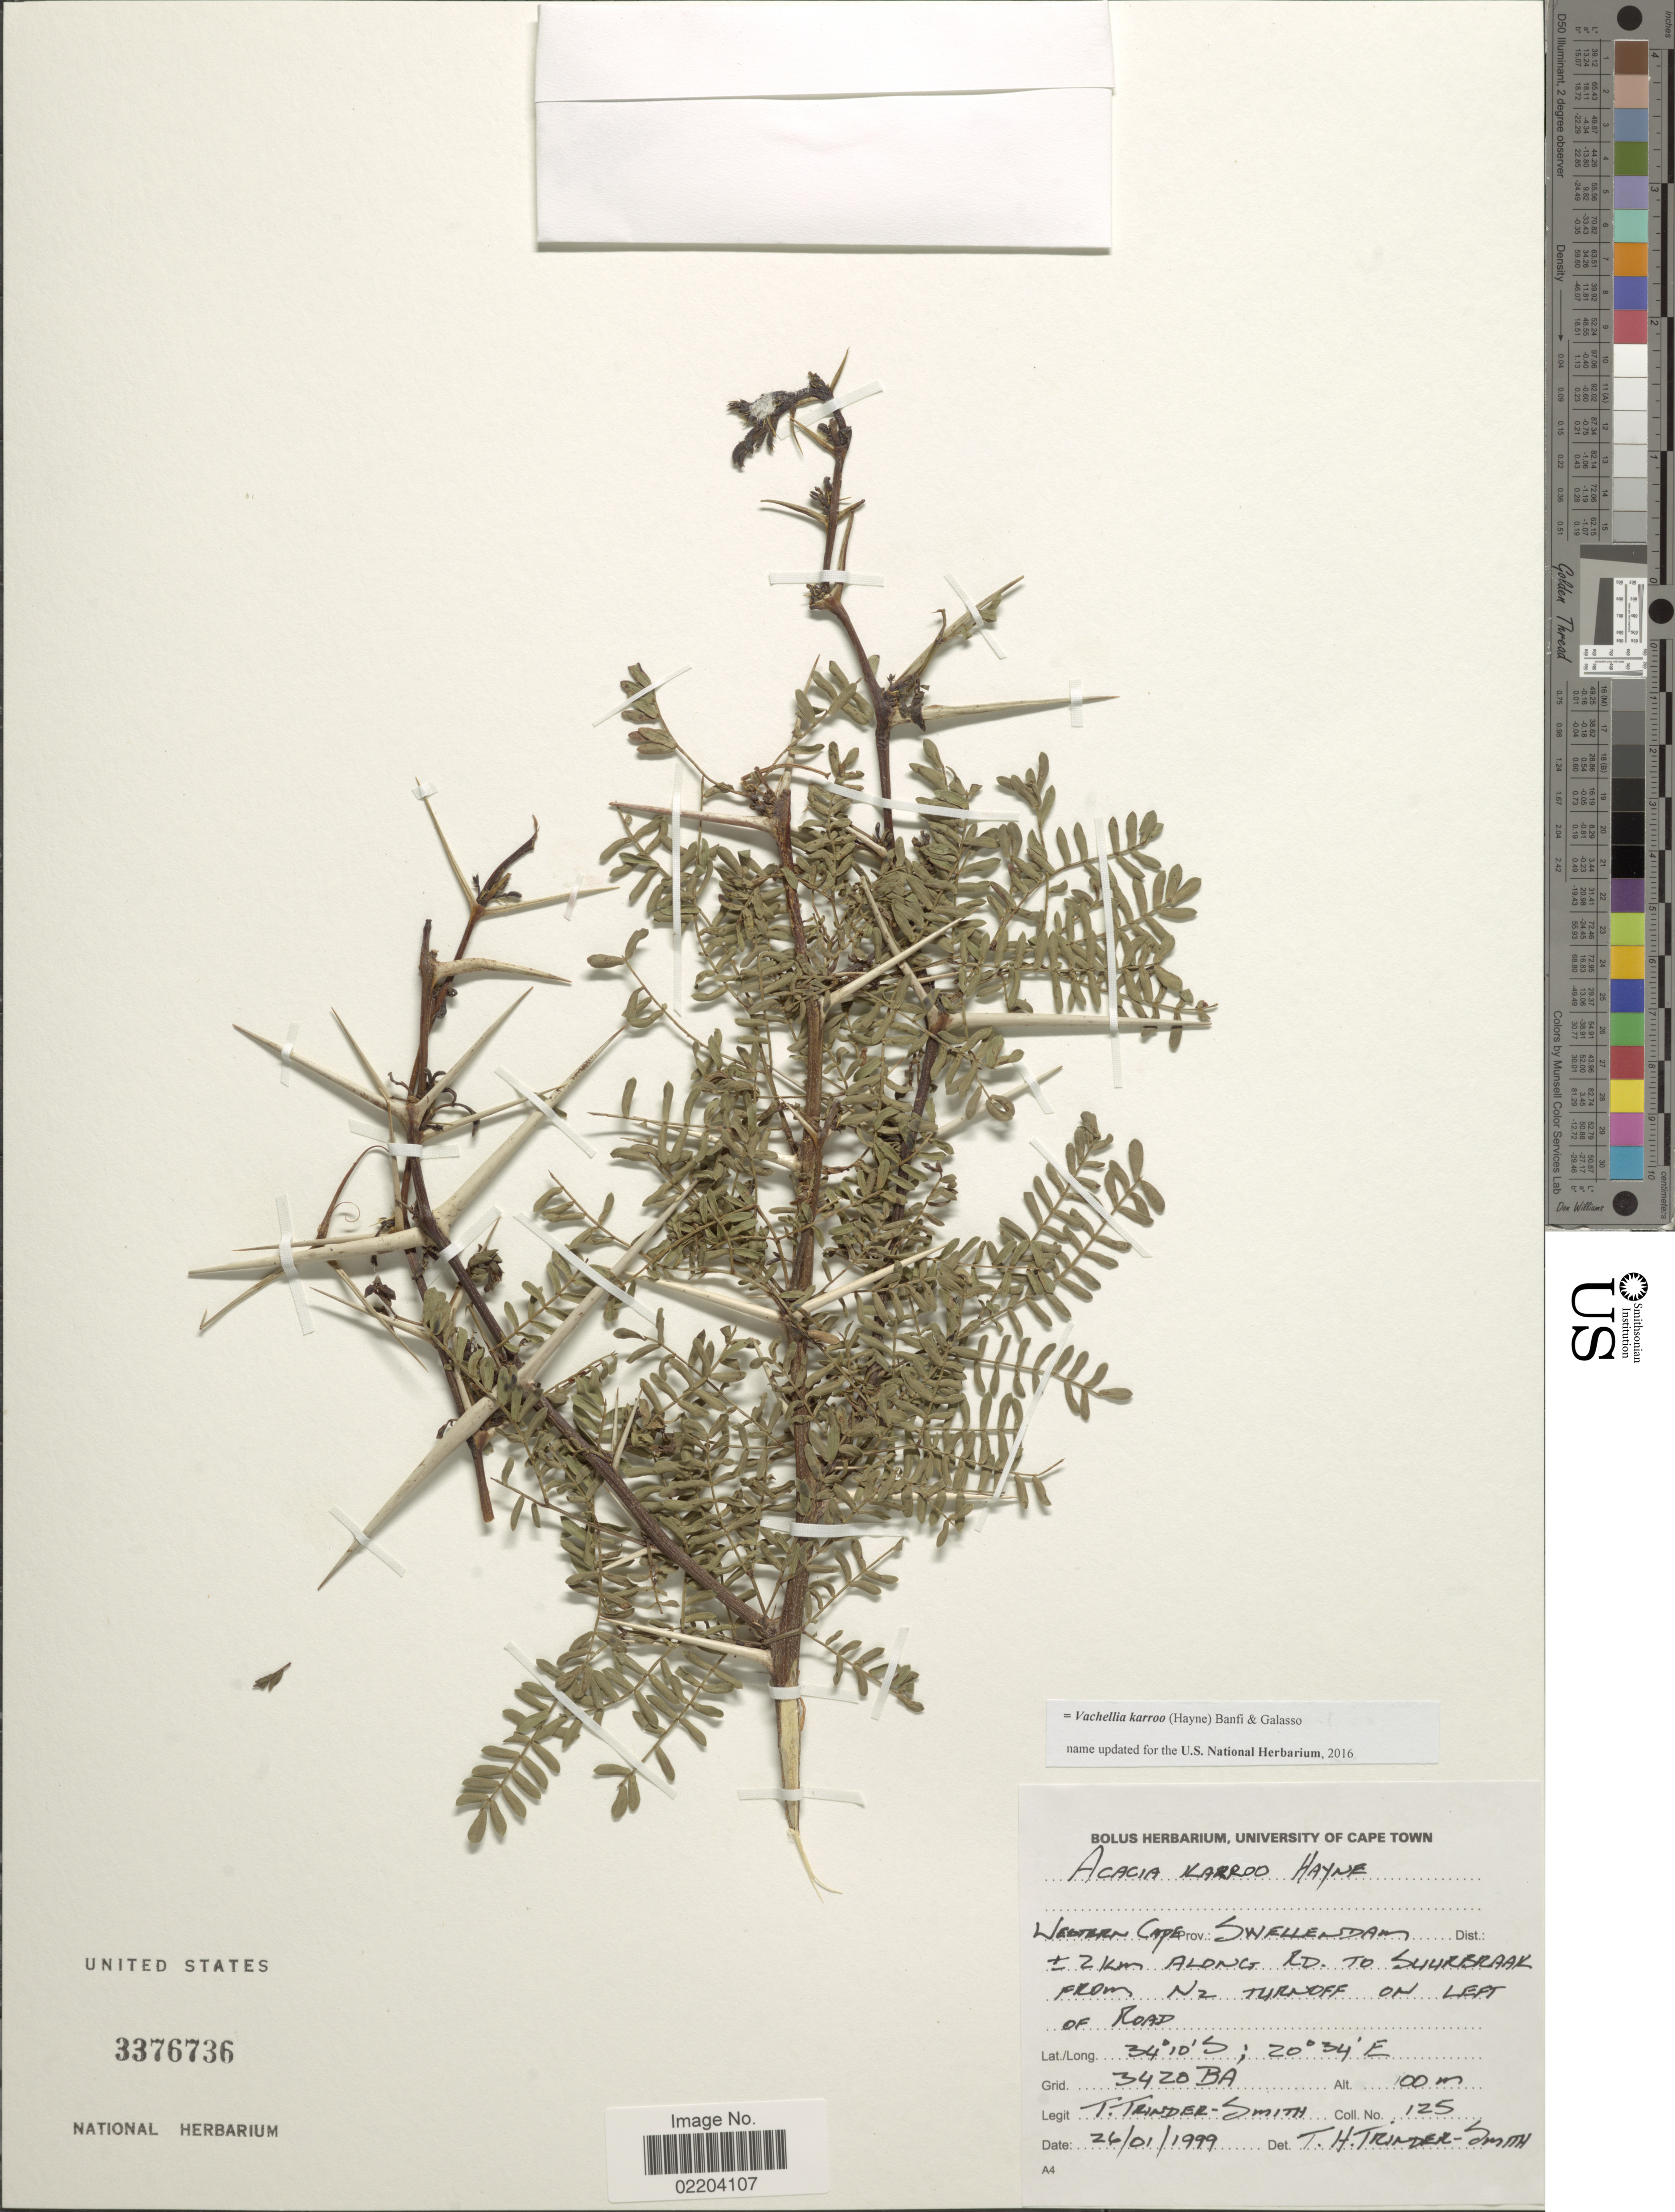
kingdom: Plantae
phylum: Tracheophyta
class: Magnoliopsida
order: Fabales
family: Fabaceae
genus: Vachellia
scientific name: Vachellia karroo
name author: (Hayne) Banfi & Galasso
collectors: T. H. Trinder-Smith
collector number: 125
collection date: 1999-01-26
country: South Africa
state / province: Western Cape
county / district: Swellendam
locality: ± 2 km along road to Suurbraak from N2 turnoff on left of road.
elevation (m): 100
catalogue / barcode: US 3376736